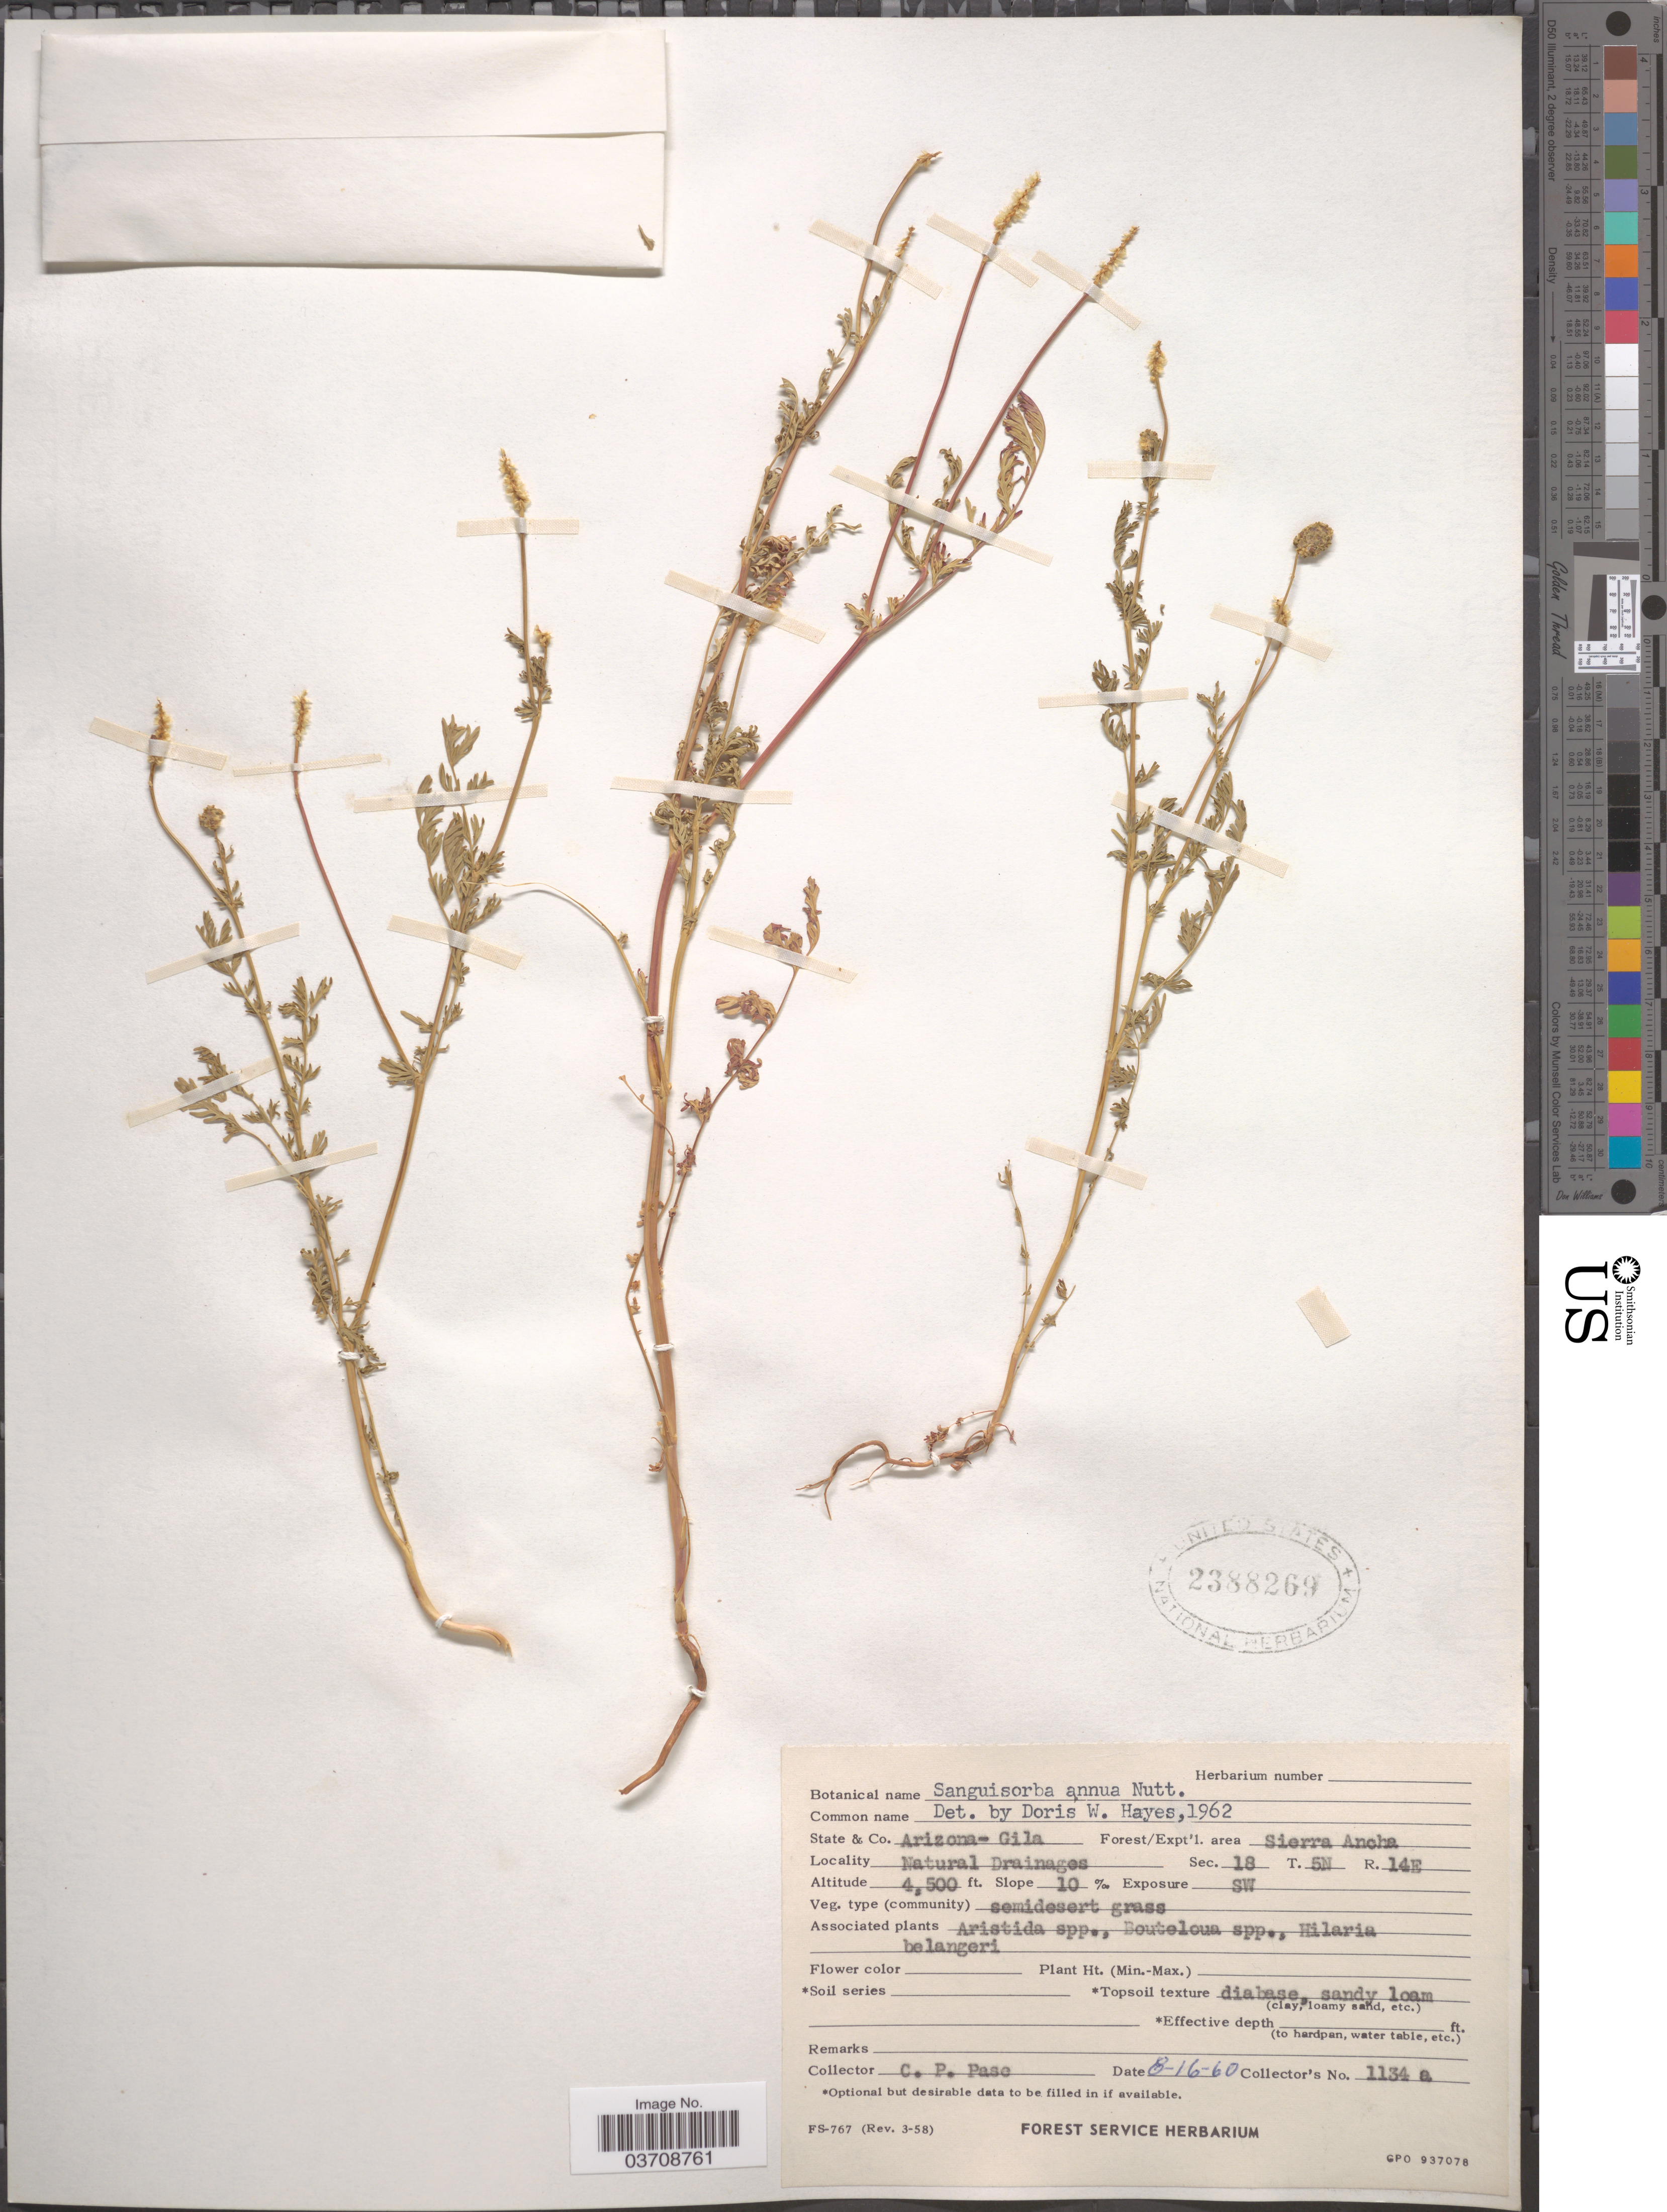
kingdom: Plantae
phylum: Tracheophyta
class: Magnoliopsida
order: Rosales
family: Rosaceae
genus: Sanguisorba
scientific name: Sanguisorba occidentalis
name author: Nutt.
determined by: Strong, Mark T., (BOT), Smithsonian Institution - National Museum of Natural History (UNITED STATES)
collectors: C. P. Pase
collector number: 1134a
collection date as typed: Transcribed d/m/y: 16/8/60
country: United States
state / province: Arizona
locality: State & Co. Arizona - Gila. Forest/Expt'l. area Sierra Ancha. Natural Drainages Sec. 18 T. 5N R. 14E.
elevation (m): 1372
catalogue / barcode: US 2388269